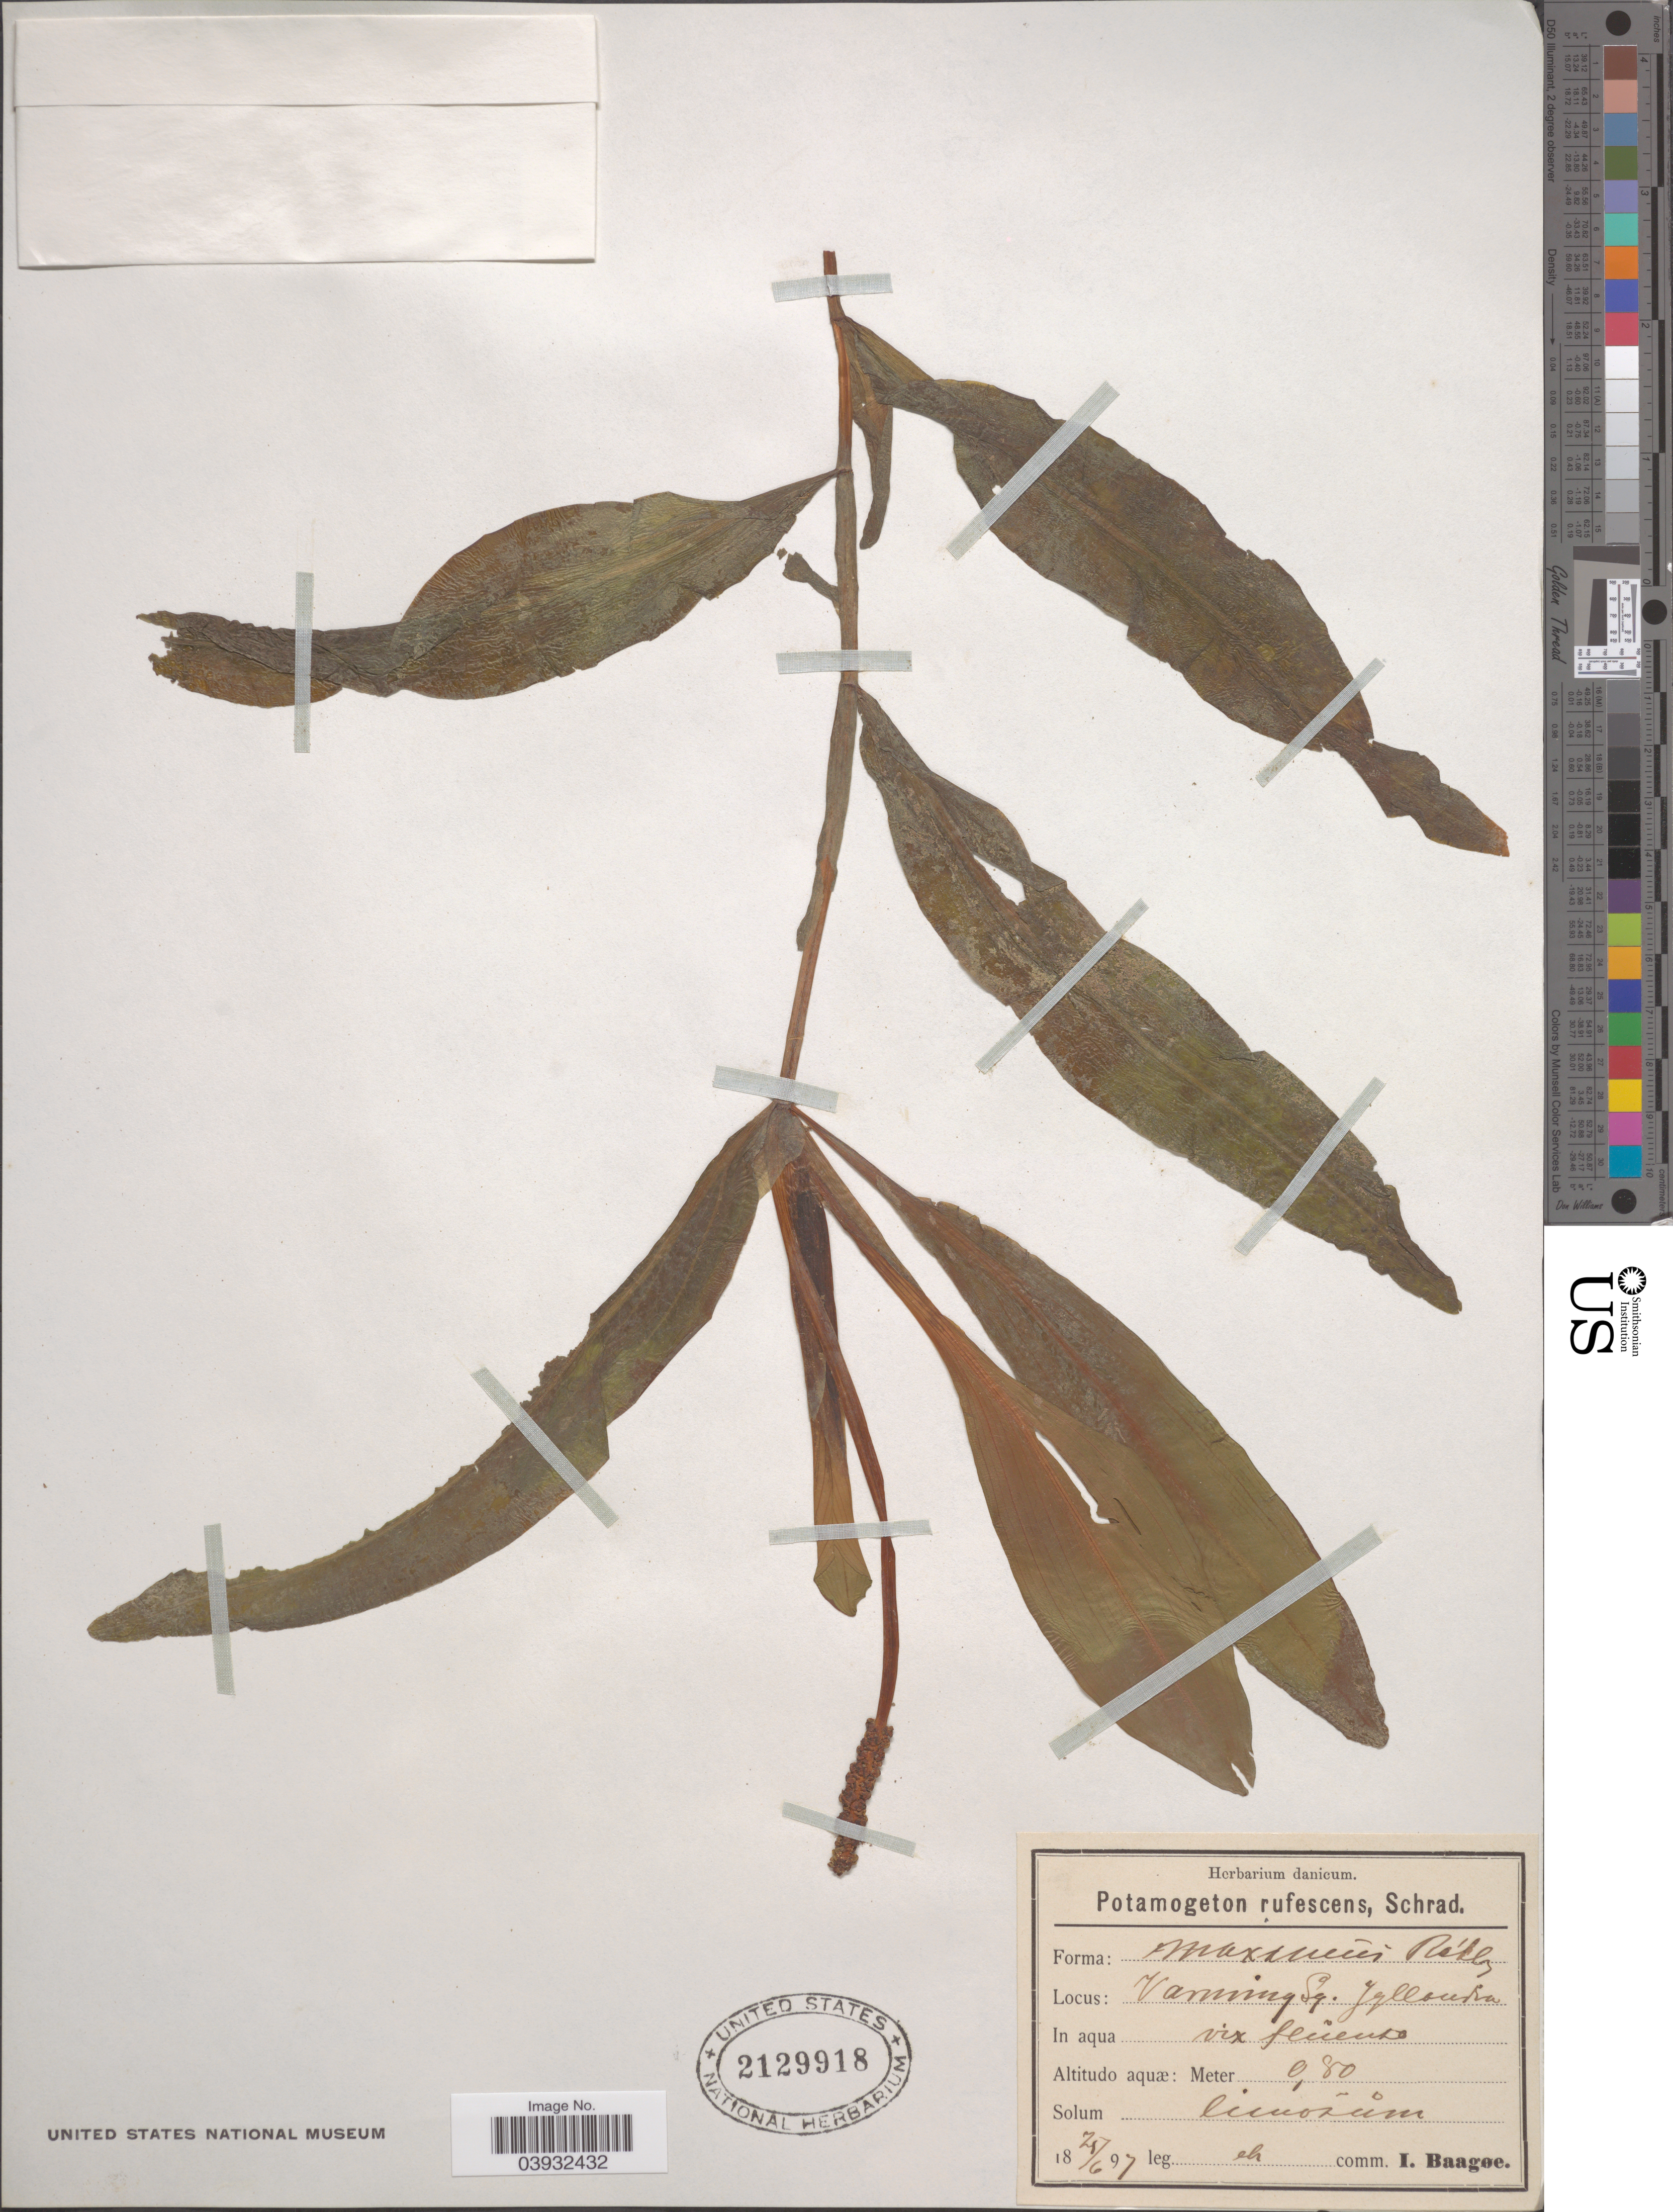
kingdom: Plantae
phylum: Tracheophyta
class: Liliopsida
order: Alismatales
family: Potamogetonaceae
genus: Potamogeton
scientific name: Potamogeton rufescens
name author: Schrad.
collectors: I. Baagøe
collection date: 1897-06-25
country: Denmark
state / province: Sjæland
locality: Varming Sj. Jyllandia.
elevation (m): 0.8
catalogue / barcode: US 2129918